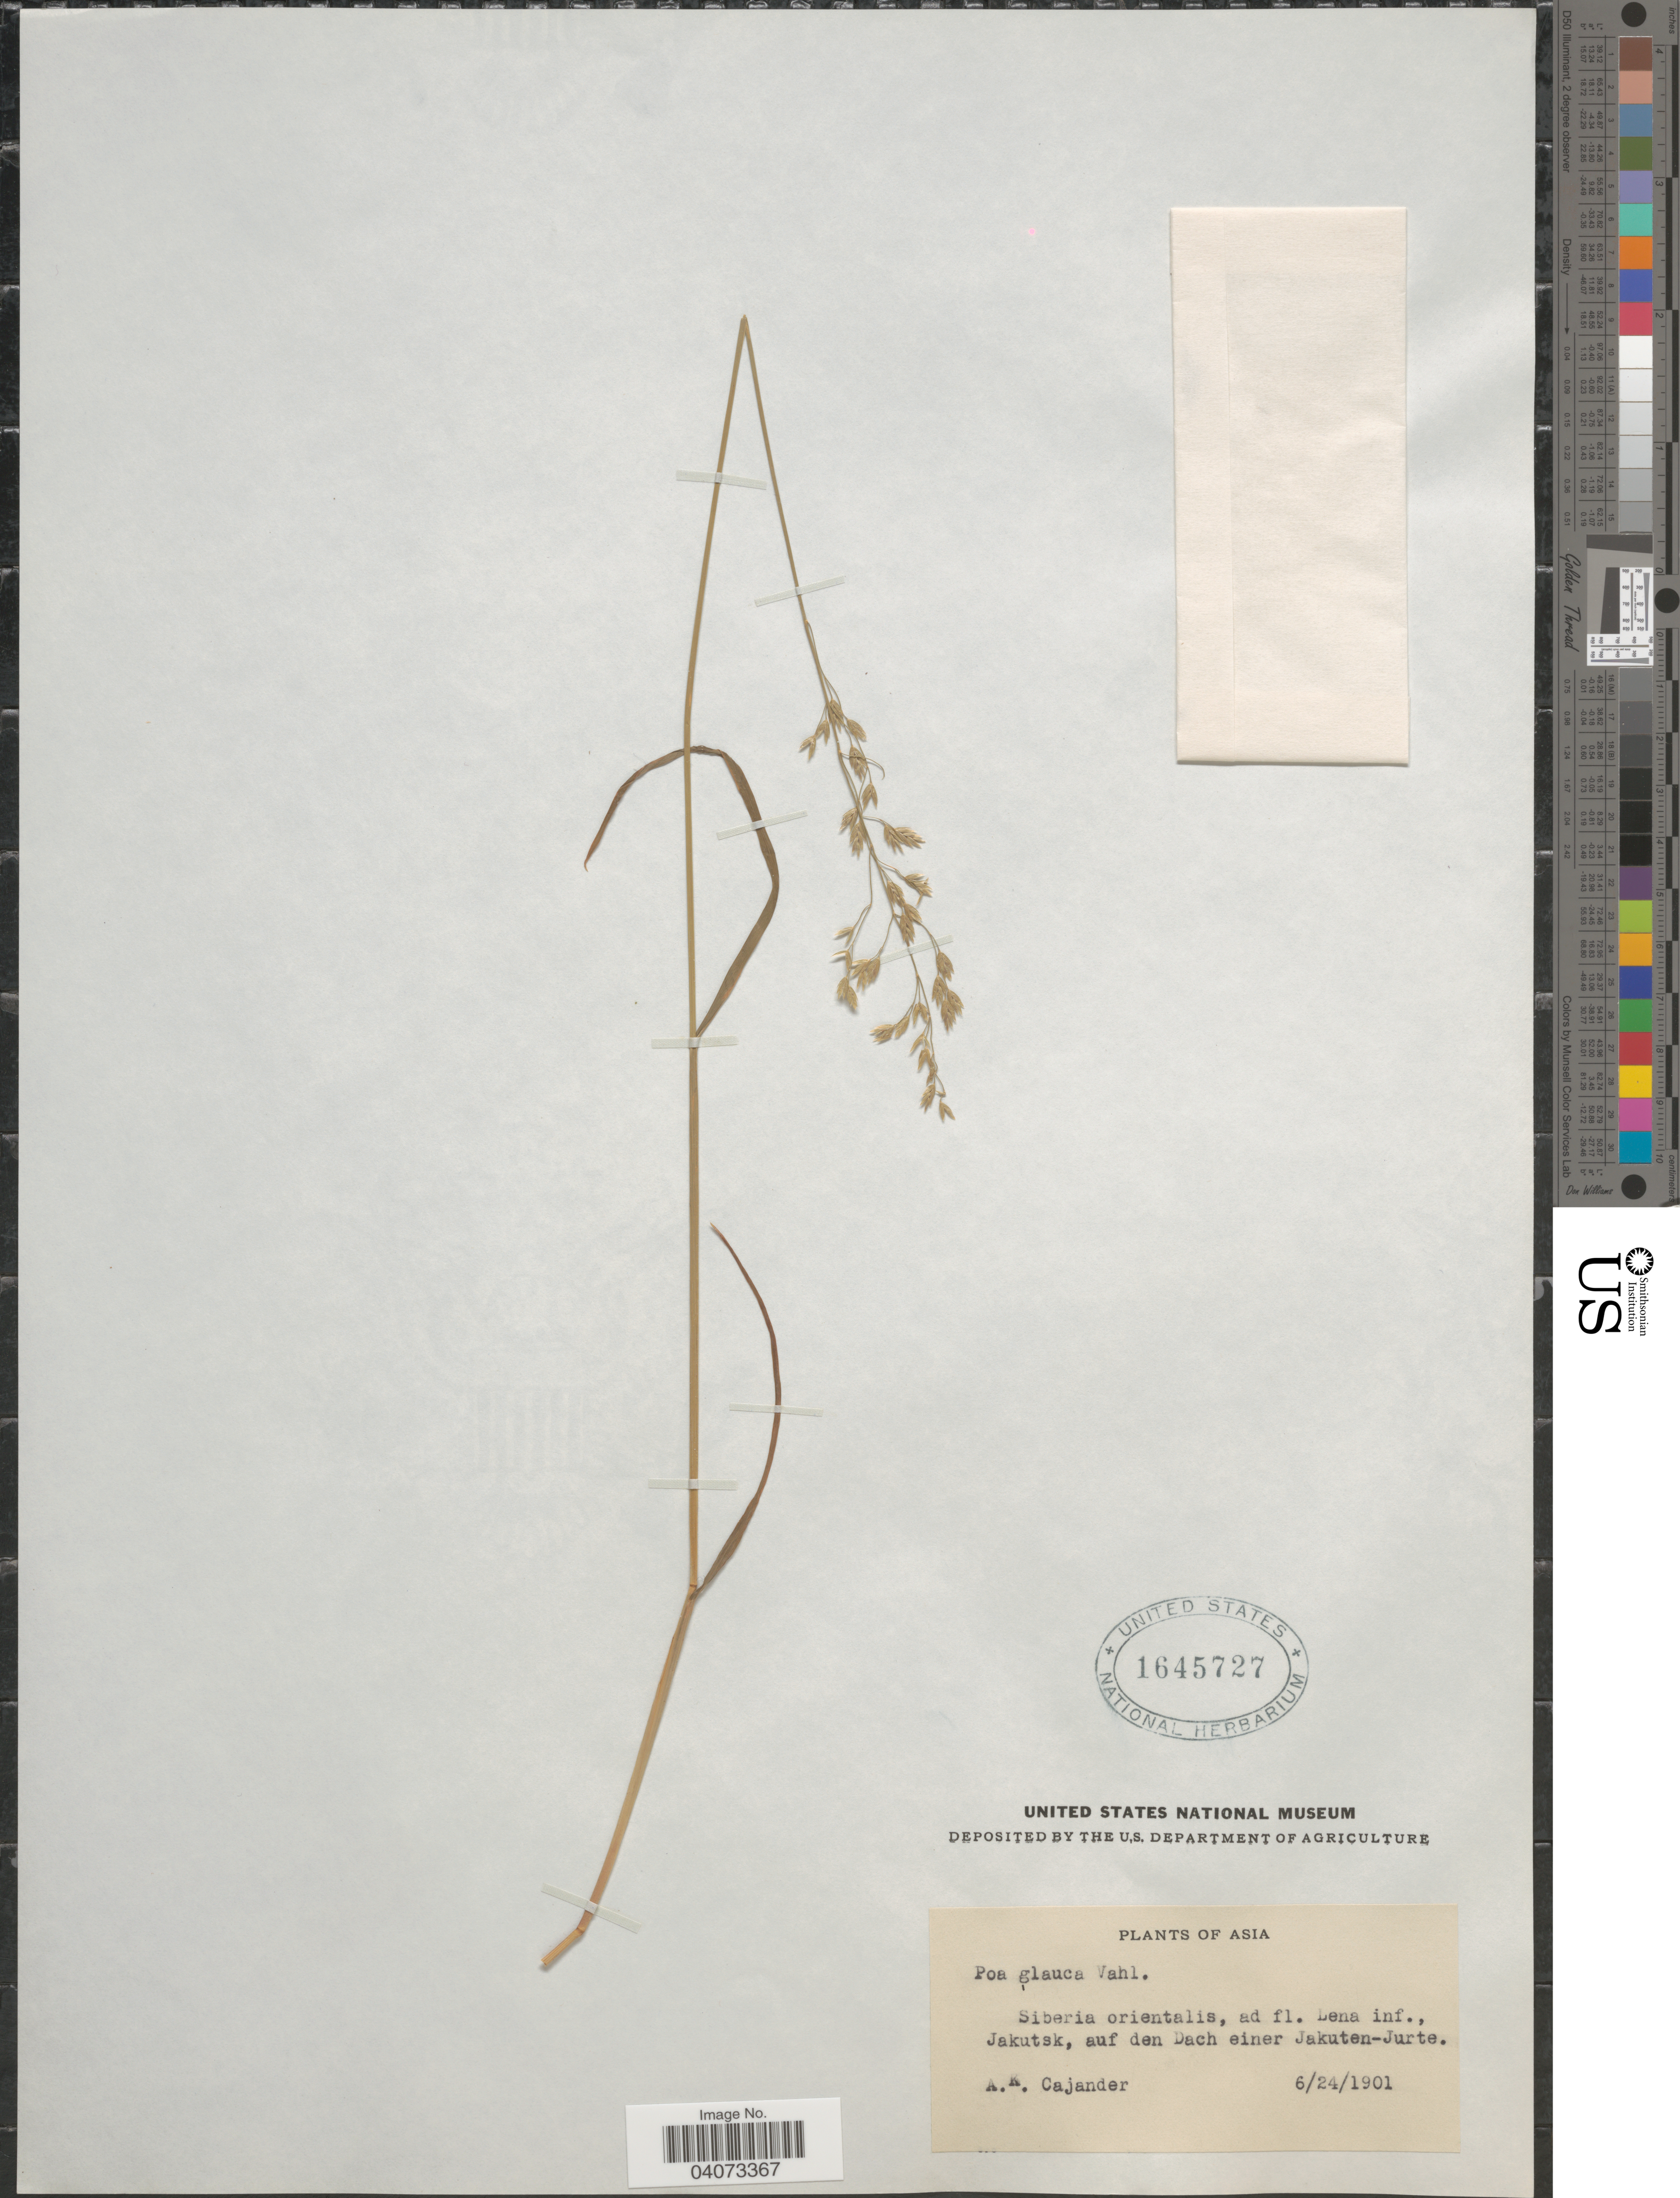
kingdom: Plantae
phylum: Tracheophyta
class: Liliopsida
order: Poales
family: Poaceae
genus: Poa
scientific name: Poa glauca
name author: Vahl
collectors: A. Cajander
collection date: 1901-06-24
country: Russian Federation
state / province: Sakha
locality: Asia. Siberia orientalis, Jakutsk, auf den Dach einer Jakuten-Jurte.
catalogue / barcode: US 1645727